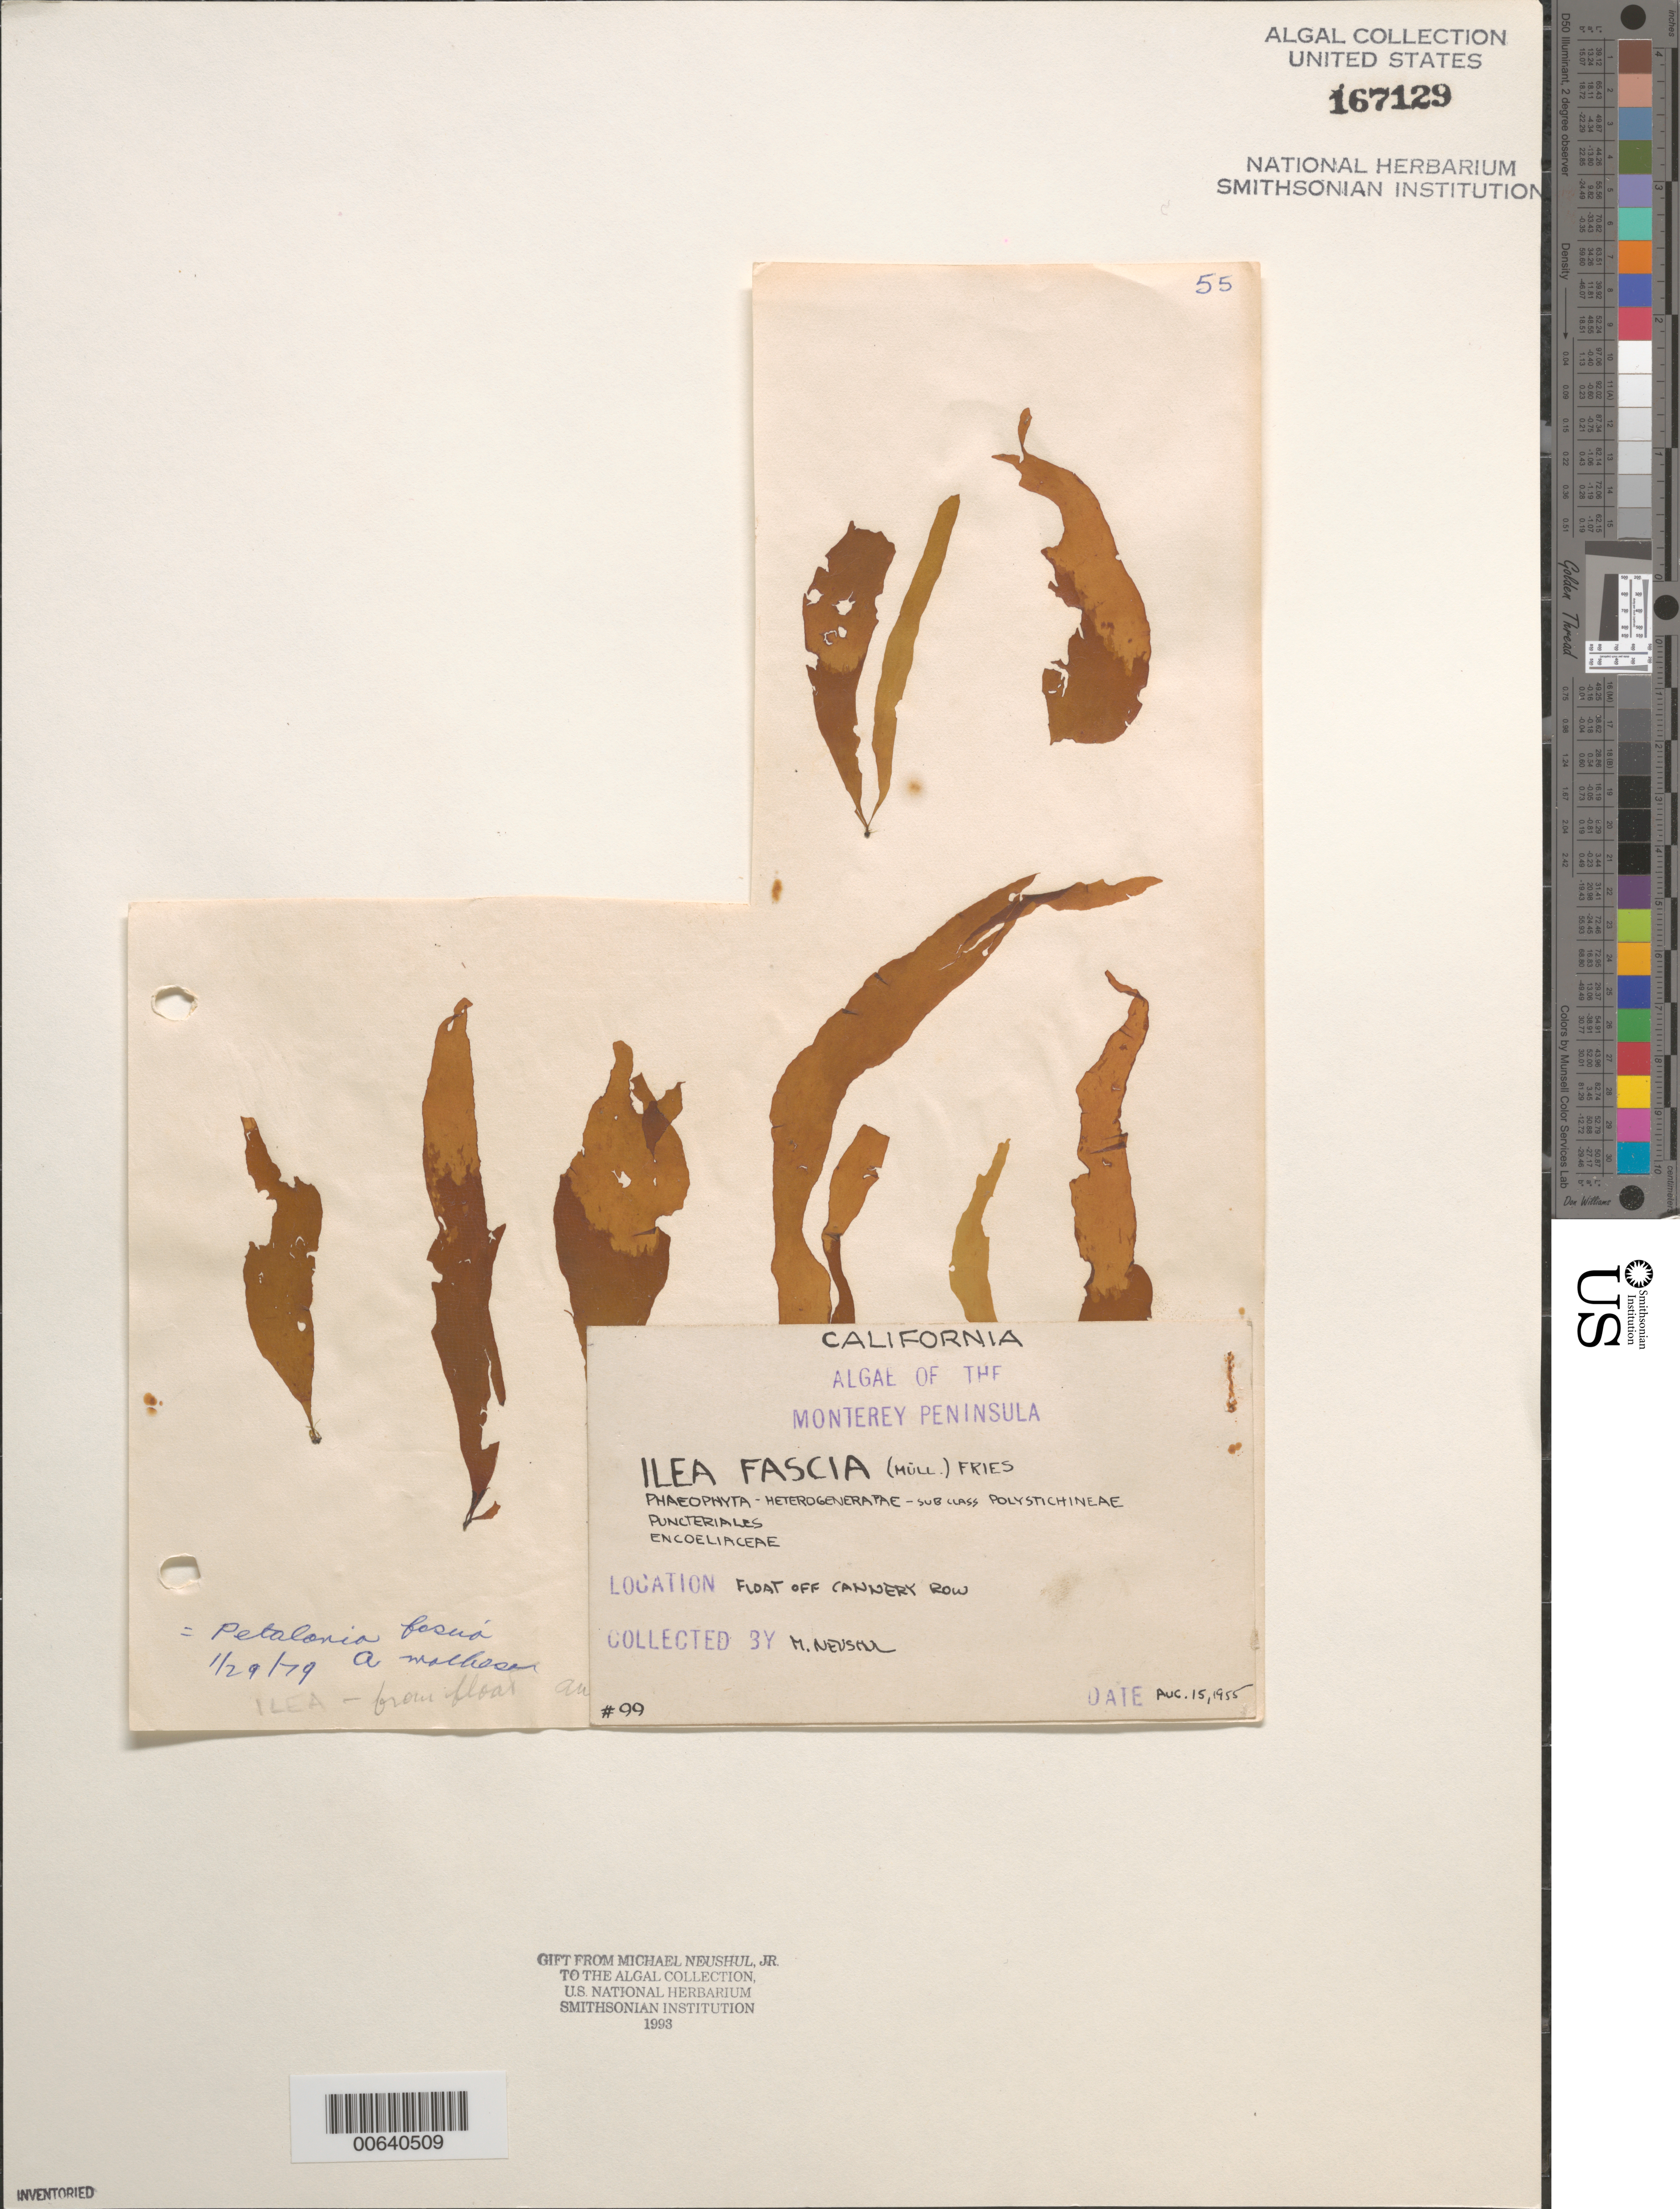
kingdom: Chromista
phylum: Ochrophyta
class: Phaeophyceae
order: Scytosiphonales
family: Scytosiphonaceae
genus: Petalonia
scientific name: Petalonia fascia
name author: (O.F. Müller) Kuntze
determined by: Mathieson, A. C.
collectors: M. Neushul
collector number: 99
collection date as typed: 15 Aug 1955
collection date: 1955-08-15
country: United States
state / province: California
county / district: Monterey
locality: Off Cannery Row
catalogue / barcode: US 167129